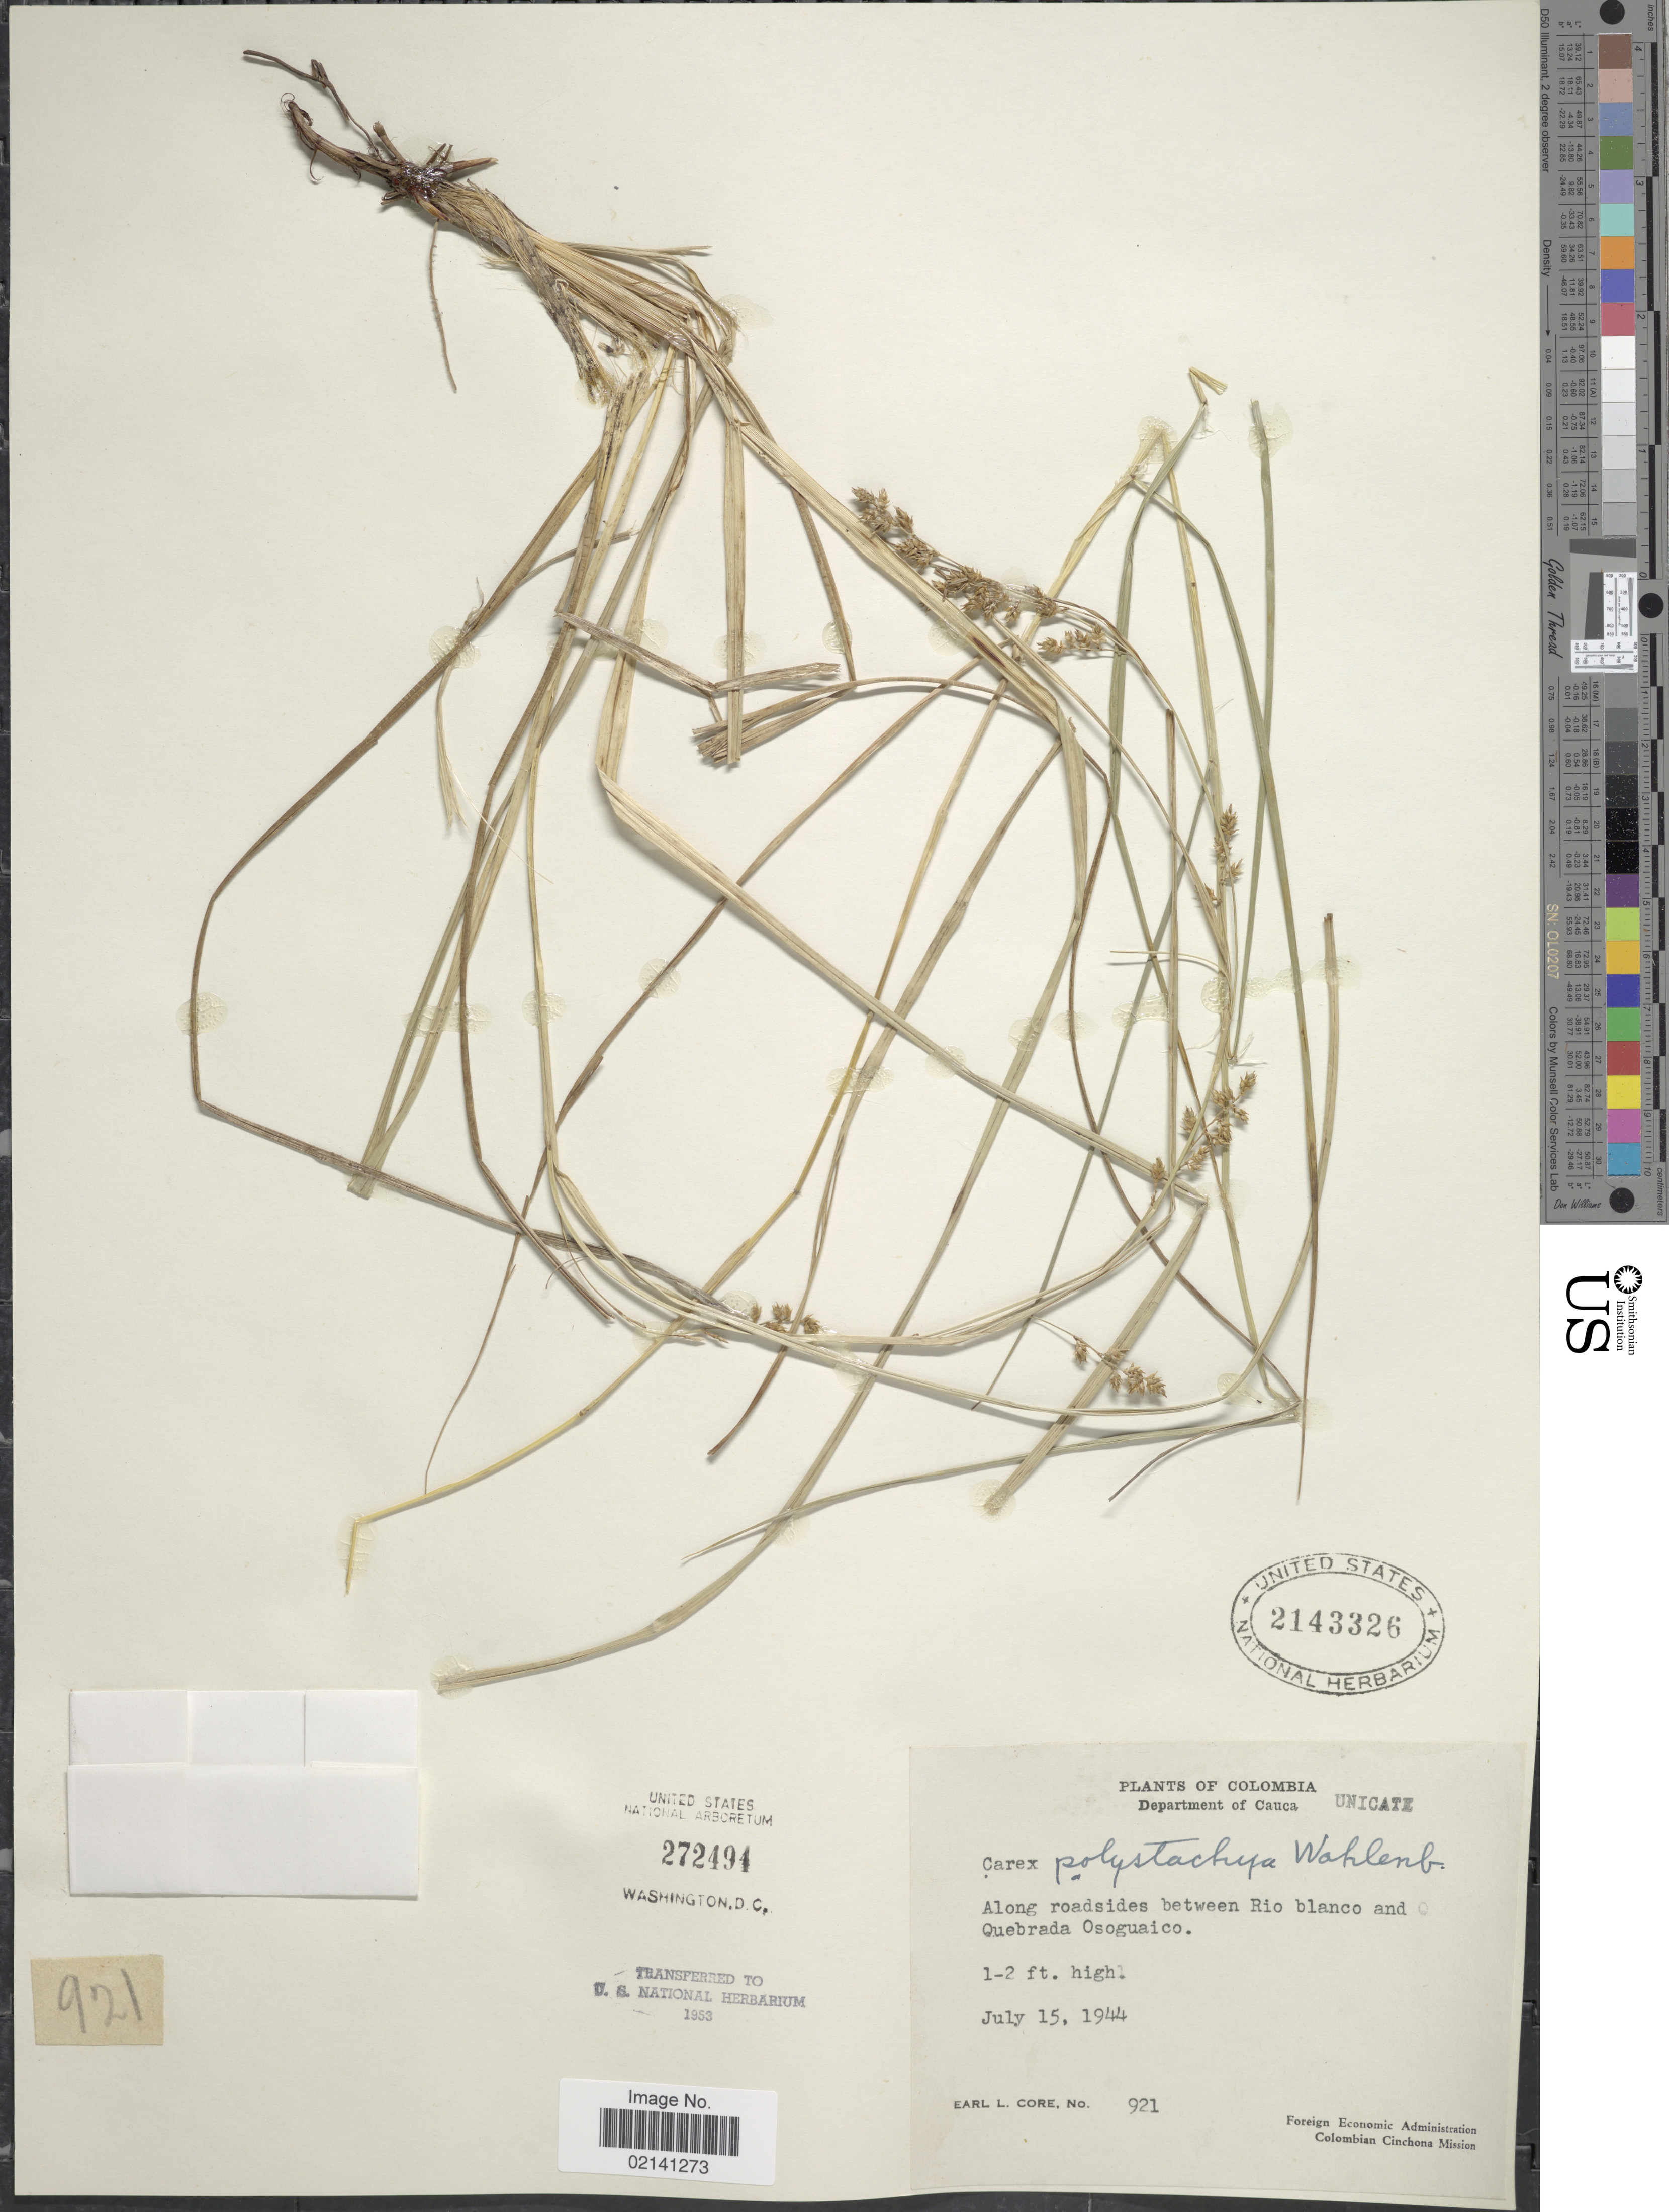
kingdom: Plantae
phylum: Tracheophyta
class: Liliopsida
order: Poales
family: Cyperaceae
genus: Carex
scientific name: Carex polystachya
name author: Sw. ex Wahlenb.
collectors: E. L. Core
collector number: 921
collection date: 1944-07-15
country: Colombia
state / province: Cauca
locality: Along roadsides between Rio blanco and Quebrada Osoguaico.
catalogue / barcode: US 2143326